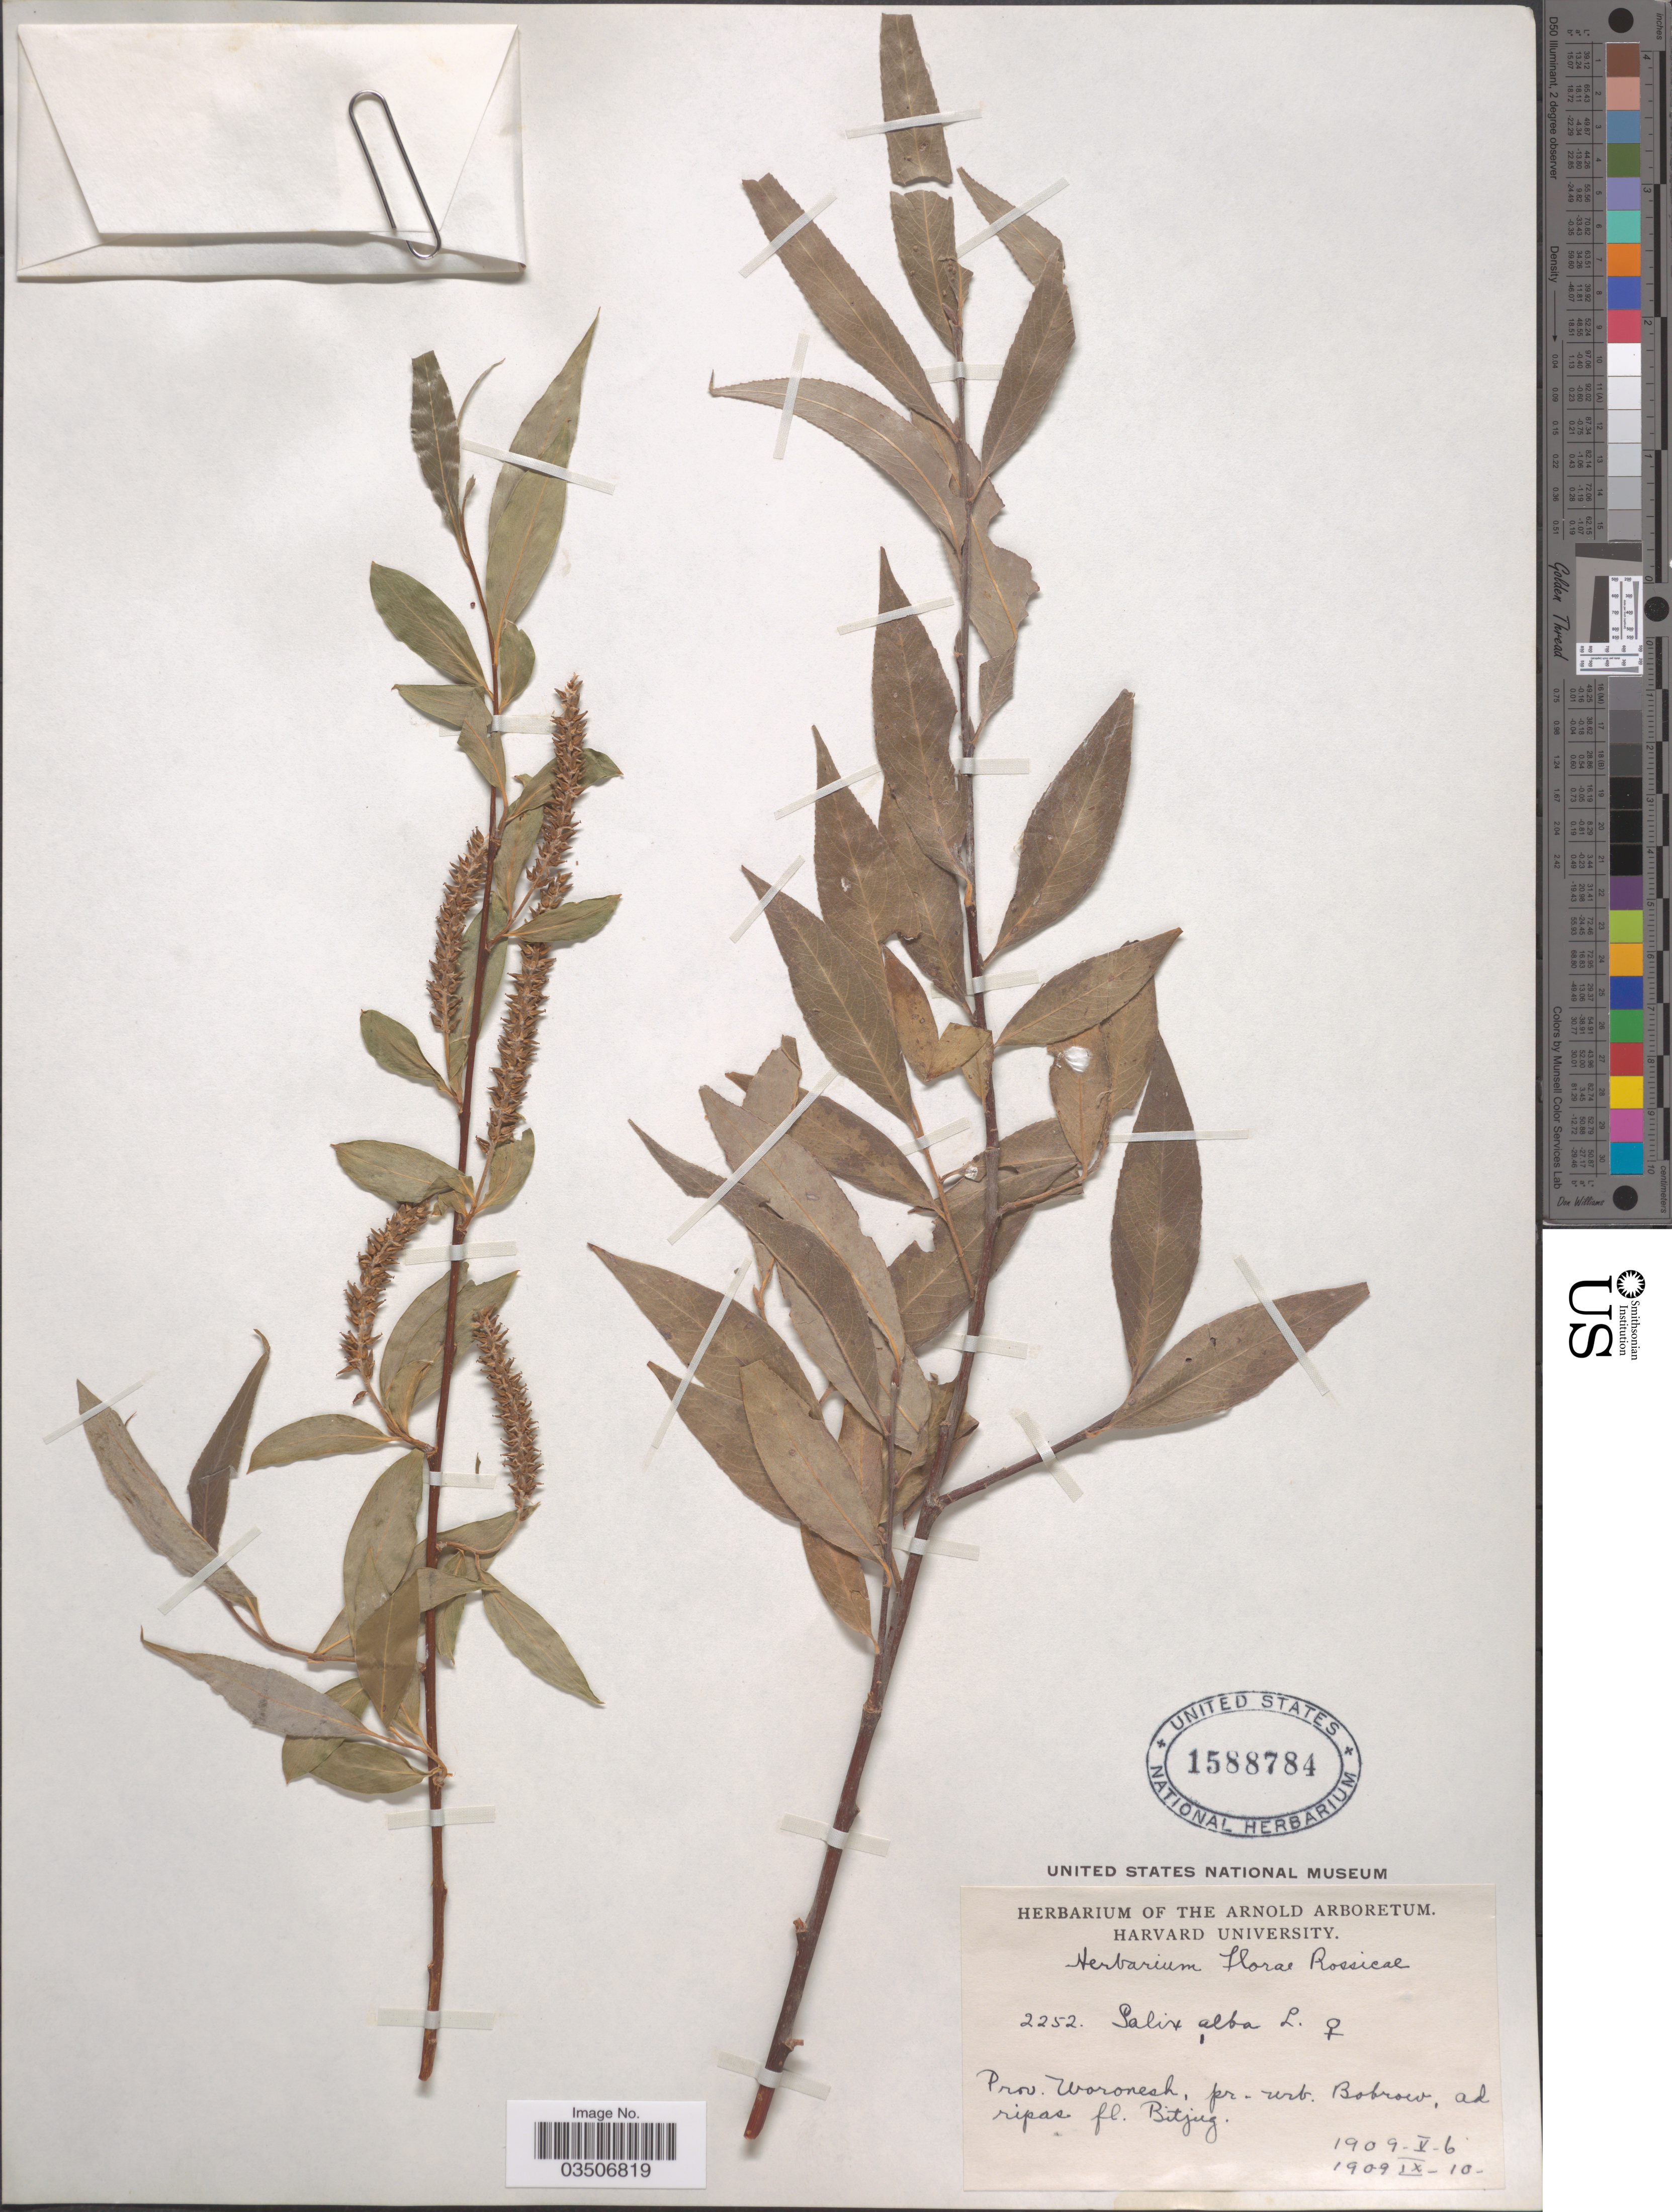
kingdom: Plantae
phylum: Tracheophyta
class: Magnoliopsida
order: Malpighiales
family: Salicaceae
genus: Salix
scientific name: Salix alba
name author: L.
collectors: Ex Herb. Florae Rossicae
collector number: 2252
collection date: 1909-05-06/1909-09-10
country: Russian Federation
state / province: Voronezh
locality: Prov. Woronesh, pr. urb. Bobrow, ad ripas. fl. Bitjug.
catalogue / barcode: US 1588784